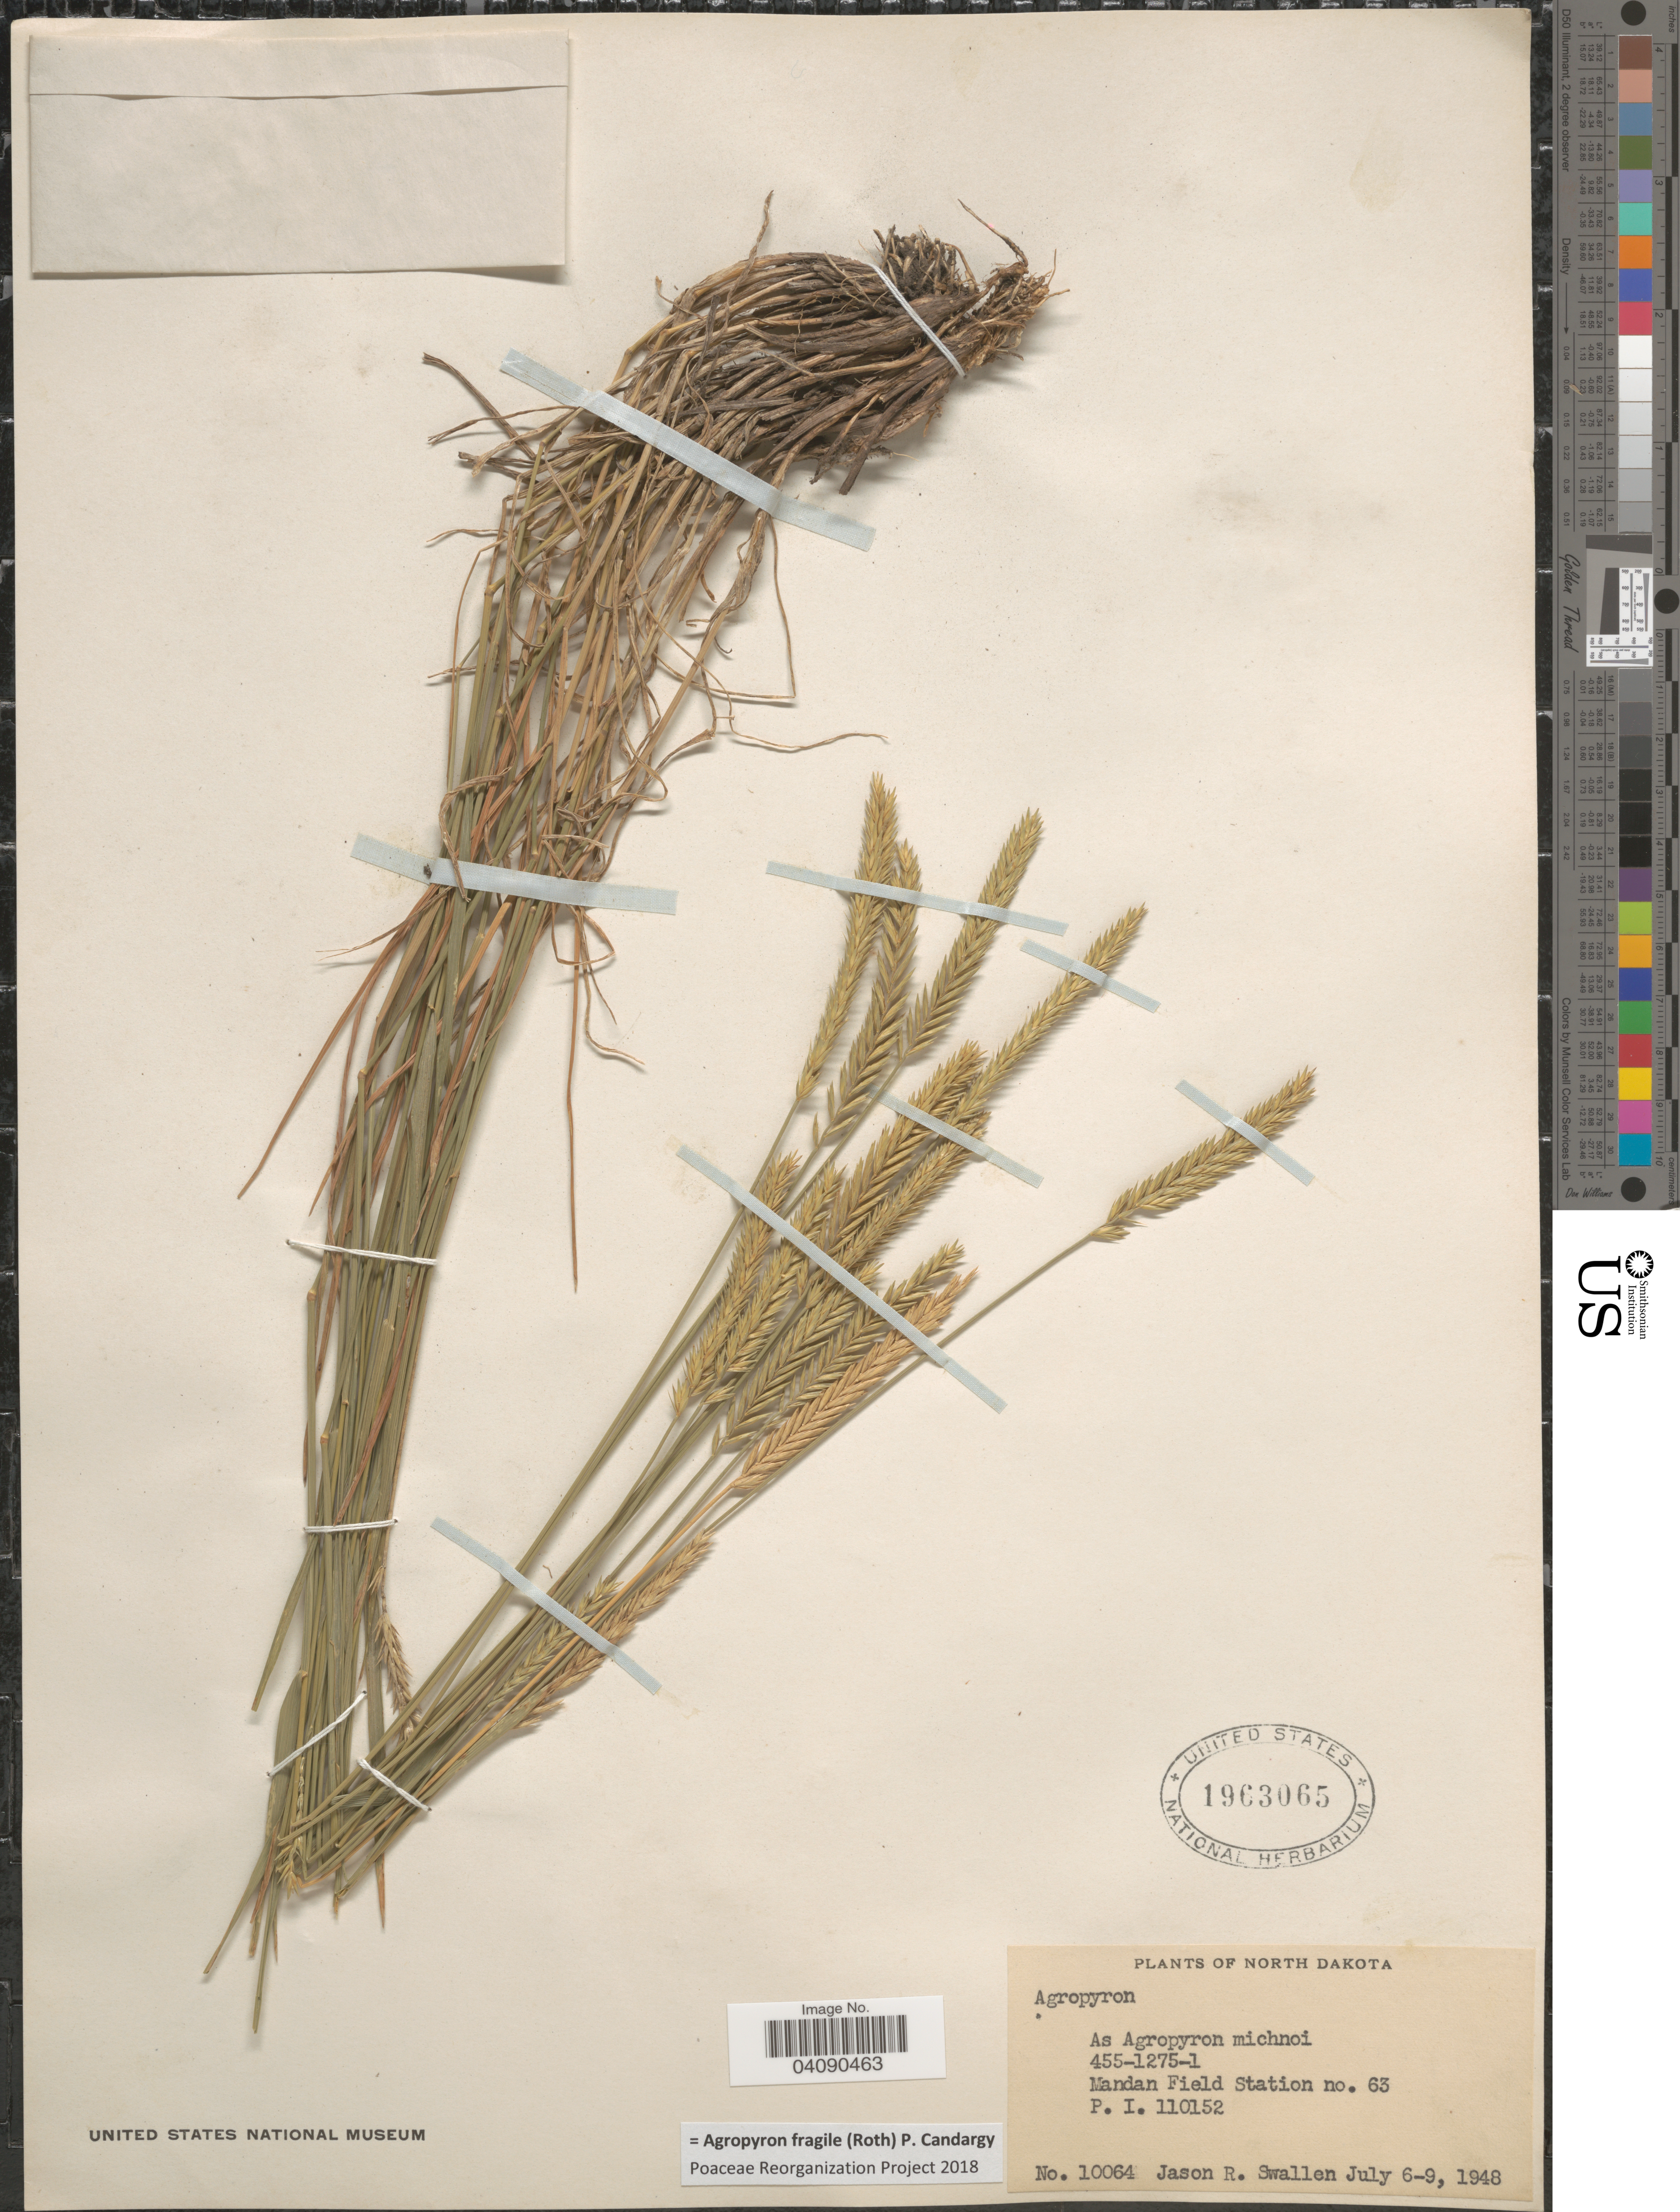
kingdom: Plantae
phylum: Tracheophyta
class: Liliopsida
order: Poales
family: Poaceae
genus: Agropyron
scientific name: Agropyron fragile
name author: (Roth) Candargy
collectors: J. R. Swallen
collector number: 10064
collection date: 1948-07-06/1948-07-09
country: United States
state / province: North Dakota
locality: Mandan Field Station no. 63.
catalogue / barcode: US 1963065